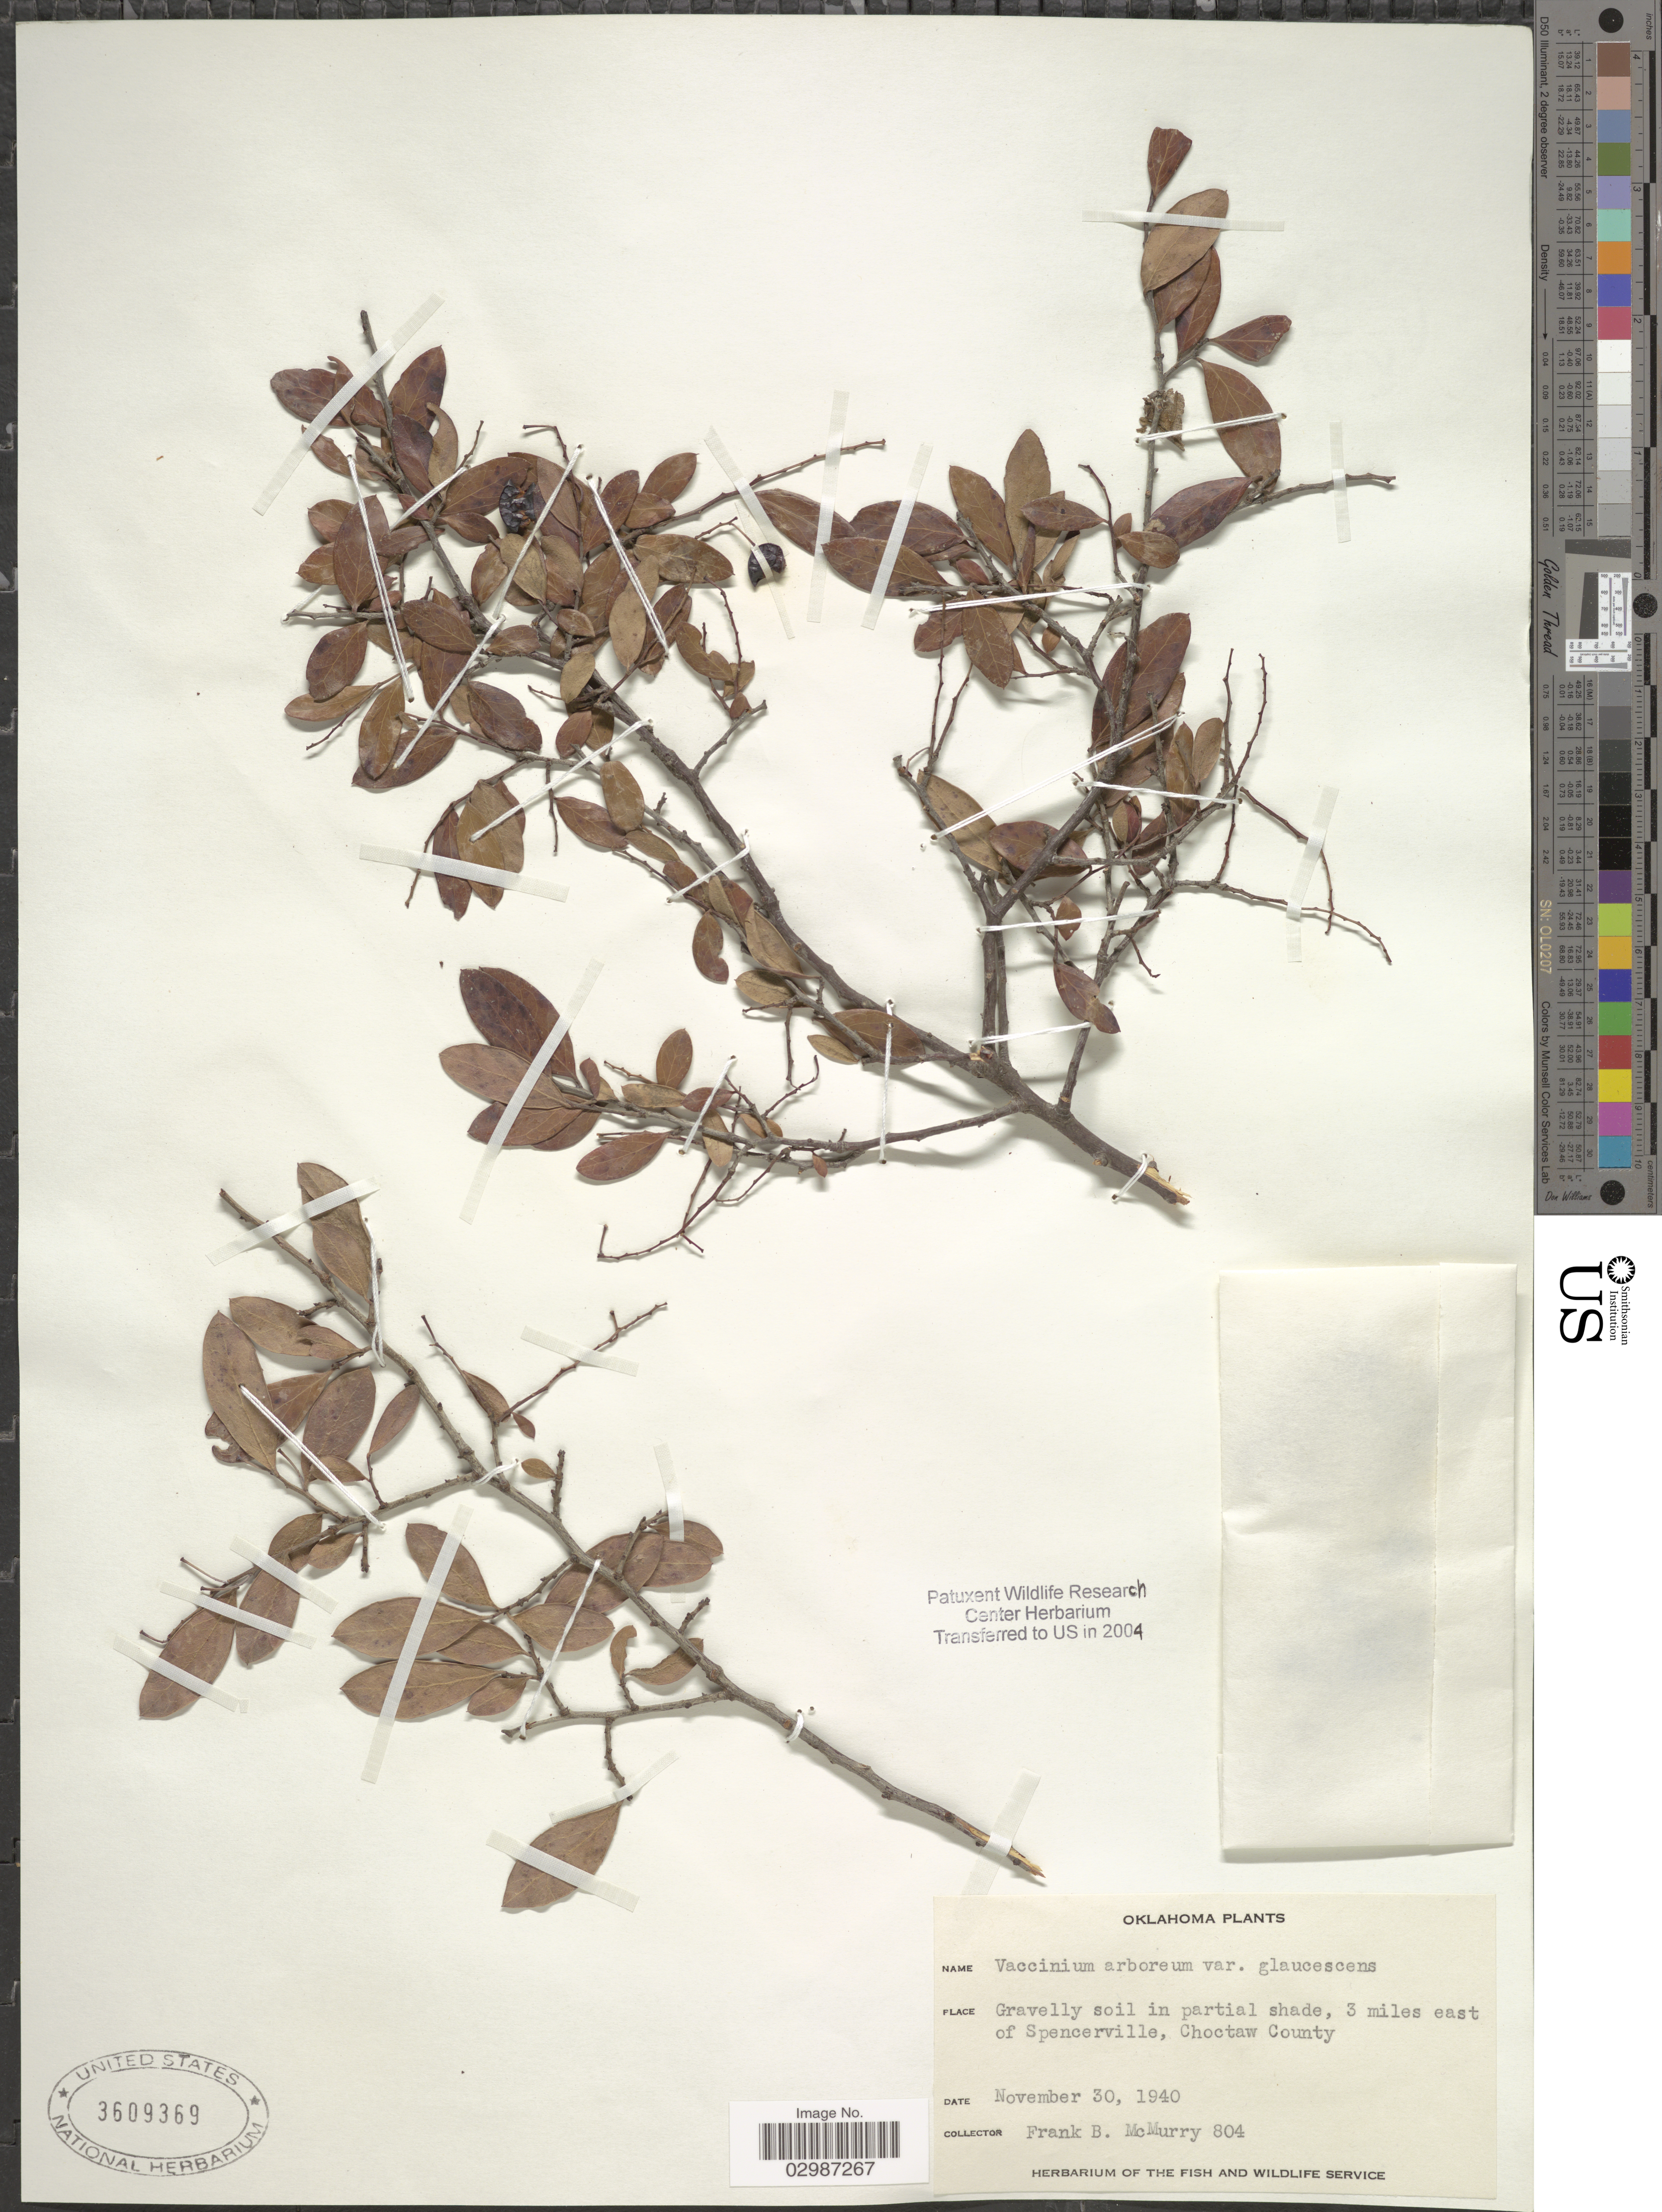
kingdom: Plantae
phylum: Tracheophyta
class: Magnoliopsida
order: Ericales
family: Ericaceae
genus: Vaccinium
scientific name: Vaccinium arboreum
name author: Marshall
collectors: F. B. McMurry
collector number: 804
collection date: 1940-11-30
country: United States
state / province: Oklahoma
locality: Gravelly soil in partial shade, 3 miles east of Spencerville, Choctaw County.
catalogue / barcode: US 3609369